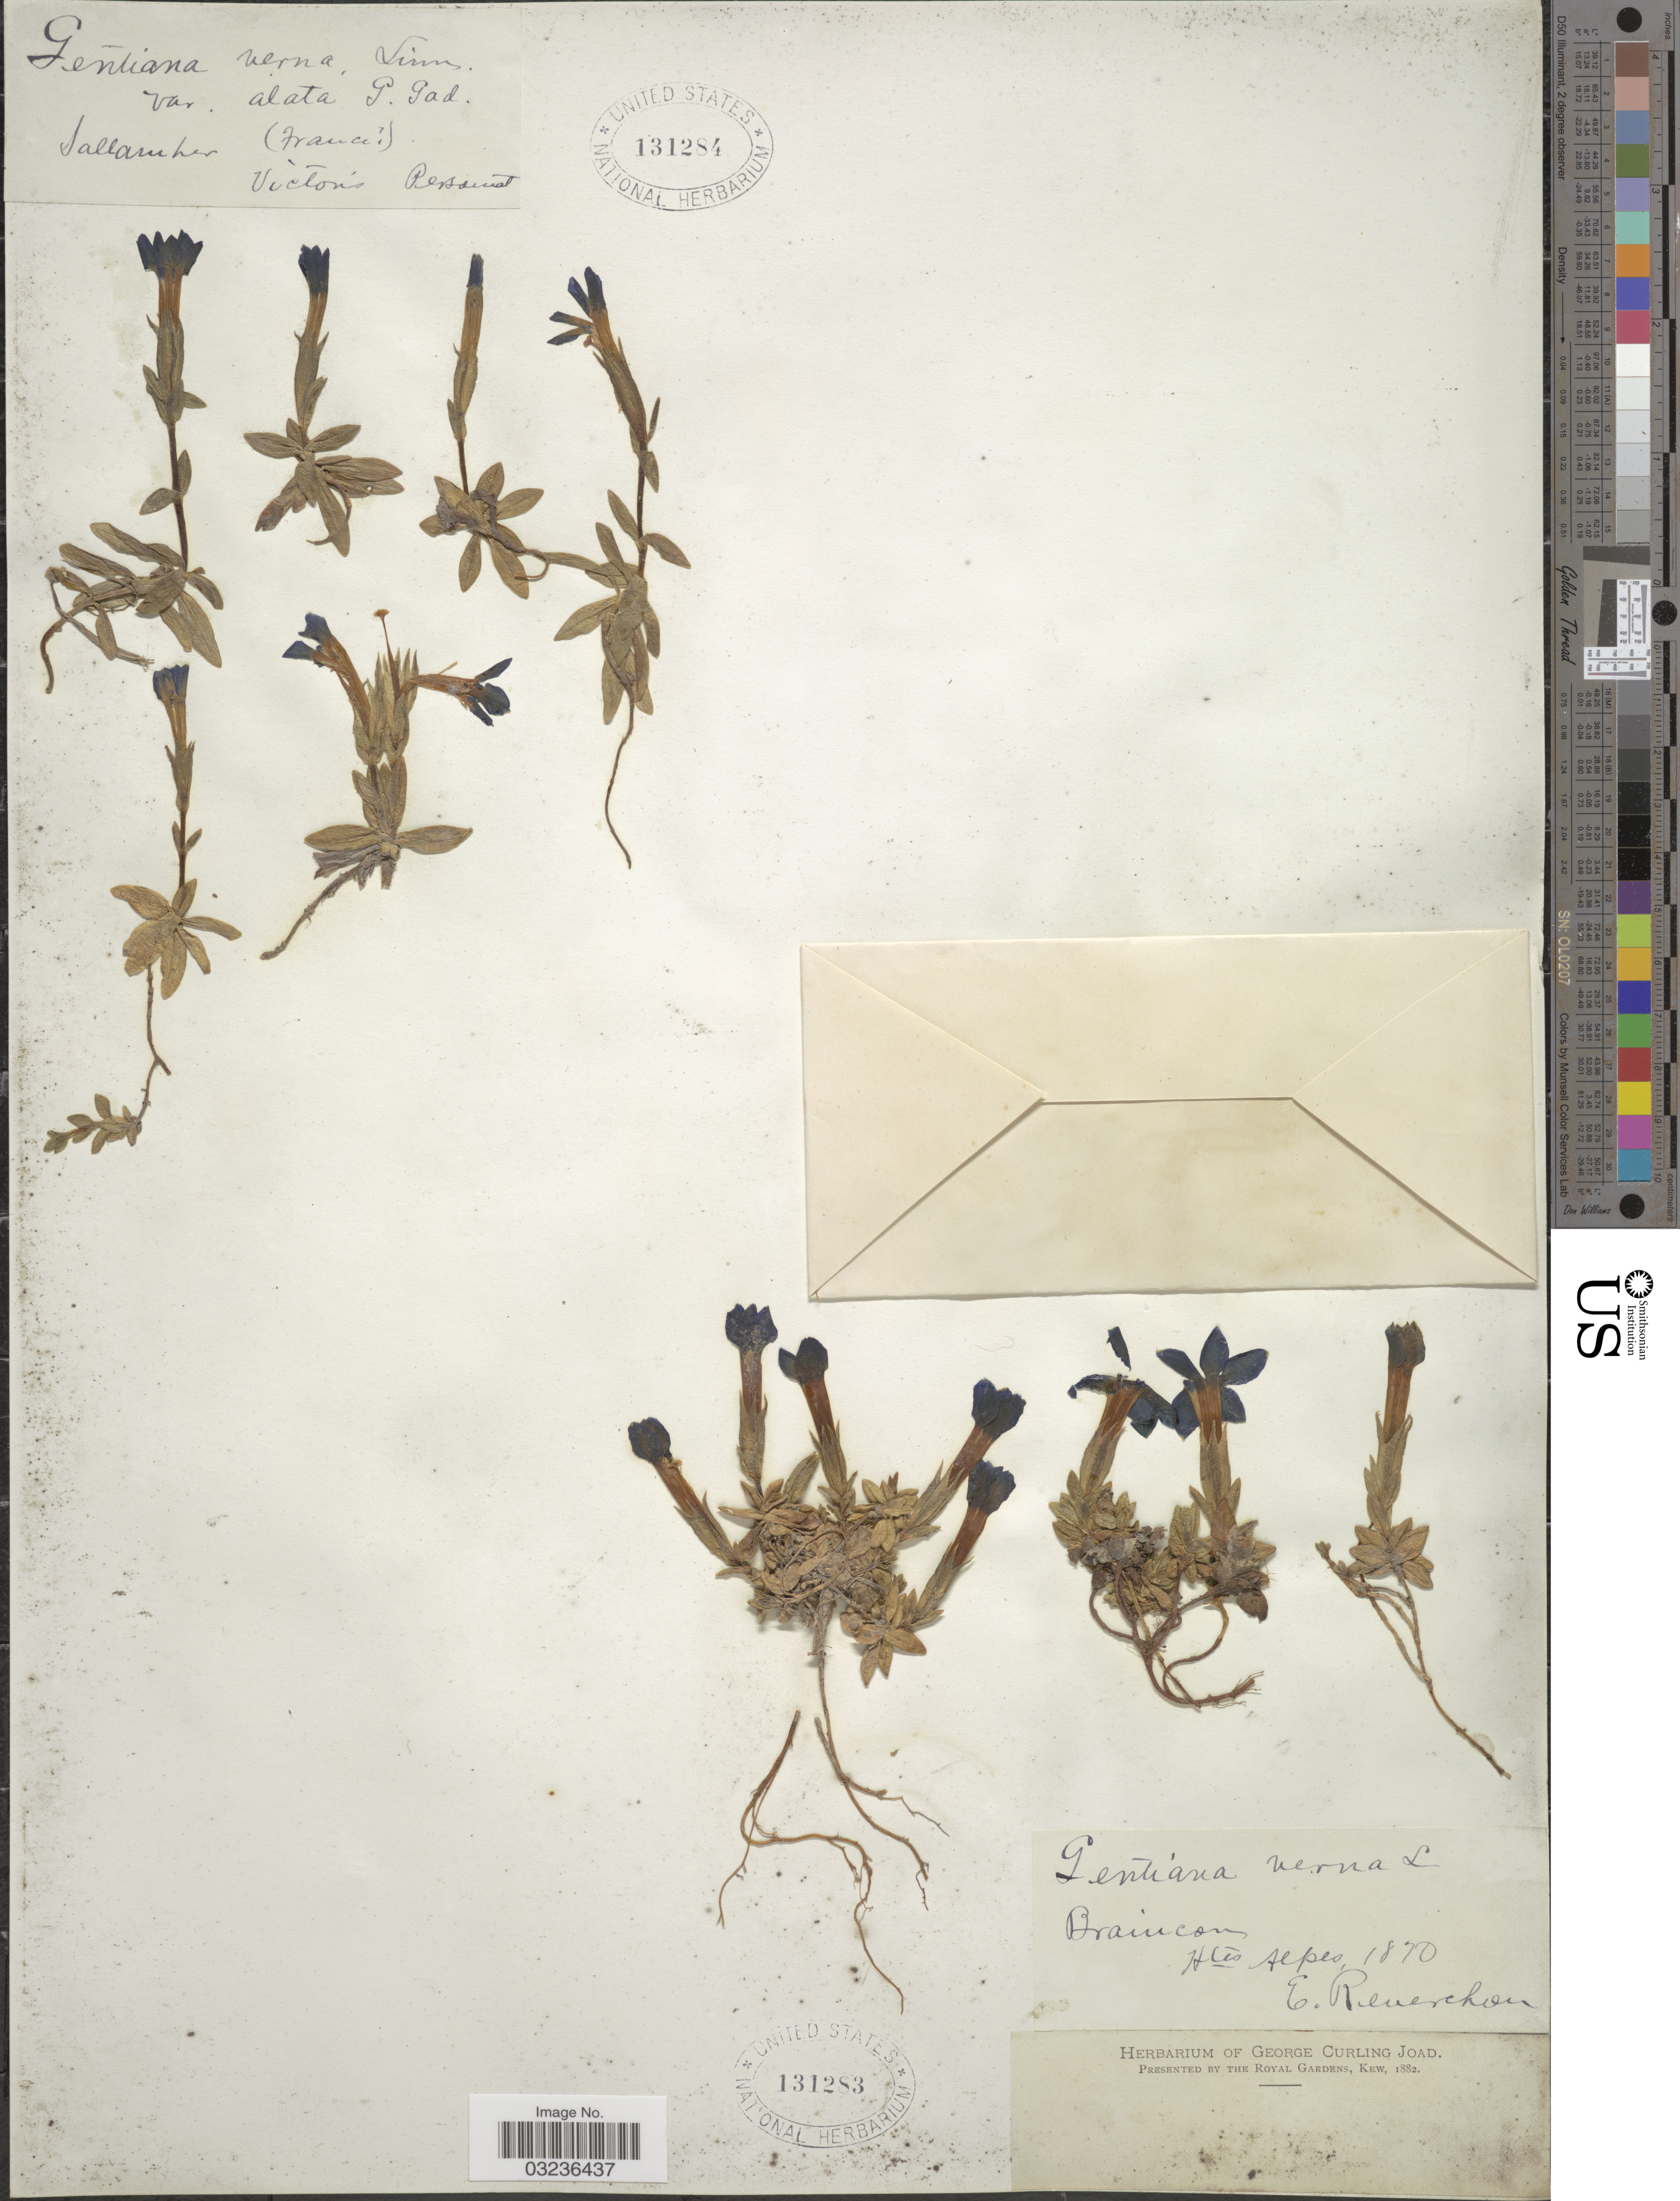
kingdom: Plantae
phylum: Tracheophyta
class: Magnoliopsida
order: Gentianales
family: Gentianaceae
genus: Gentiana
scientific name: Gentiana verna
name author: L.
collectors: E. Reverchon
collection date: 1870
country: France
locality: Briancon, Htes Alpes.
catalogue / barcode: US 131283